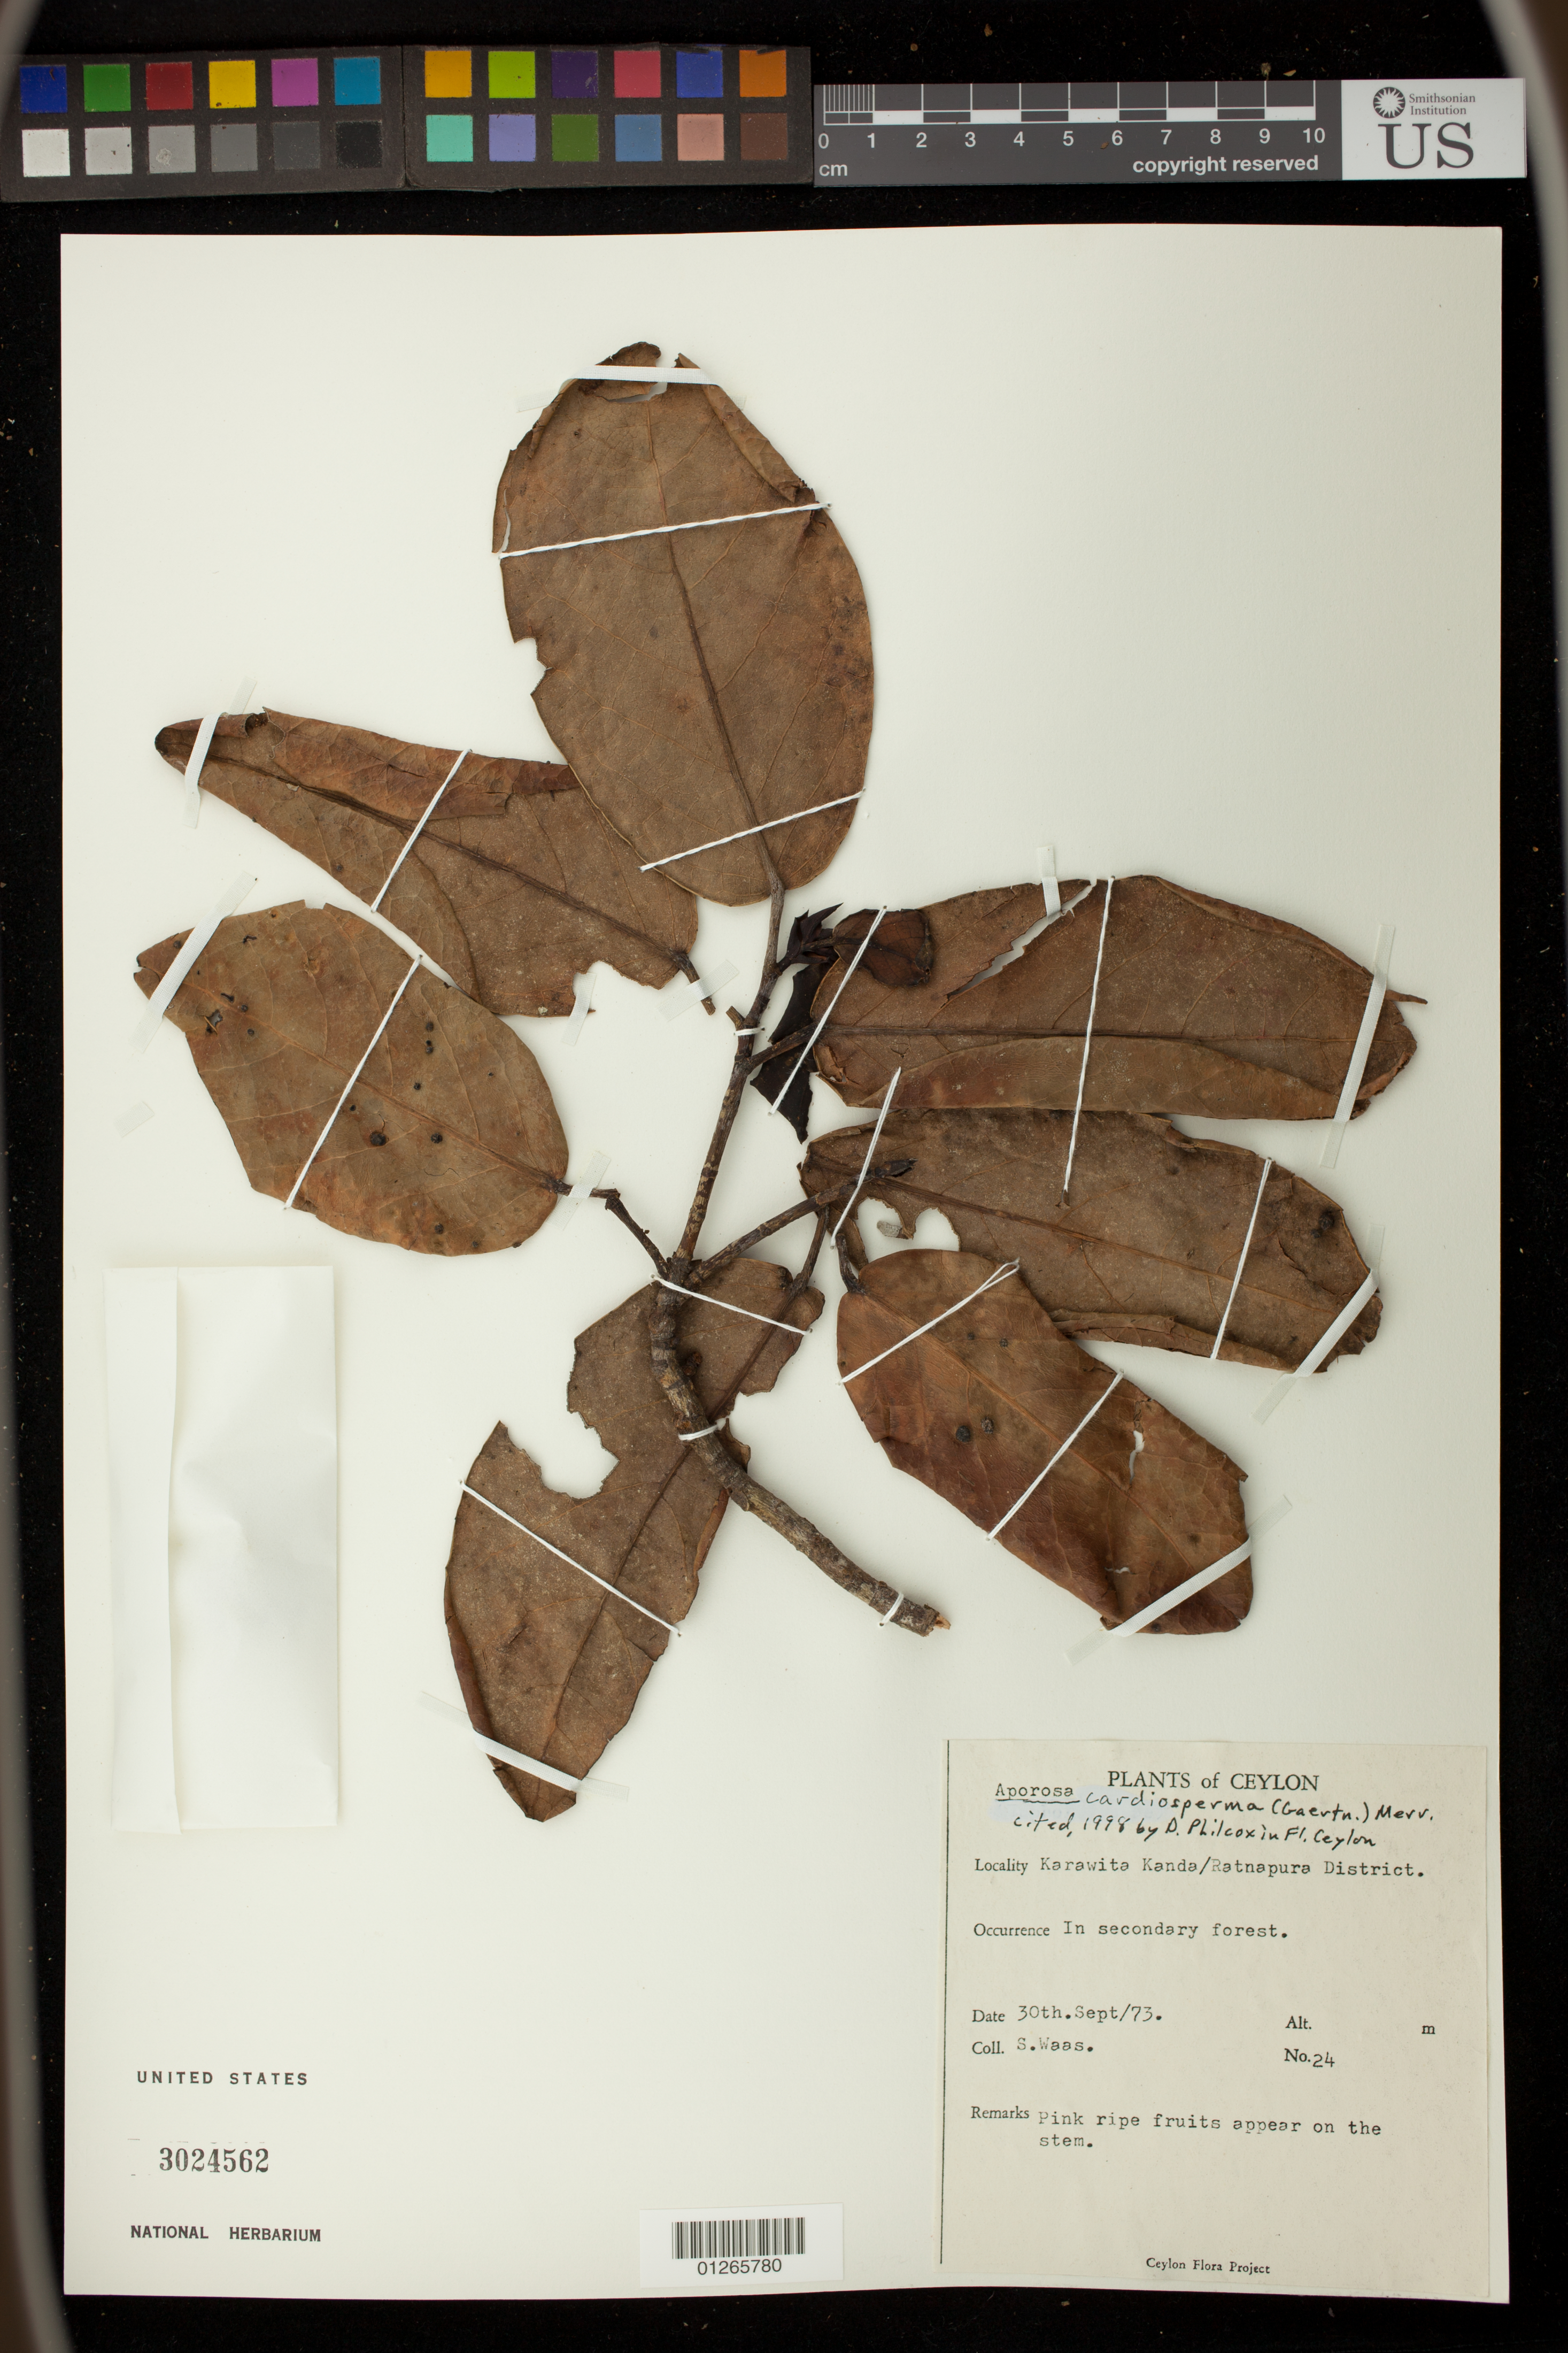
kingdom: Plantae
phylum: Tracheophyta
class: Magnoliopsida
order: Malpighiales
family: Phyllanthaceae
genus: Aporosa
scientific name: Aporosa cardiosperma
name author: (Gaertn.) Merr.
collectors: S. Waas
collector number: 24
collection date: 1975-09-30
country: Sri Lanka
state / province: Sabaragamuwa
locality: Karawita Kanda/Ratnapura District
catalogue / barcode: US 3024562